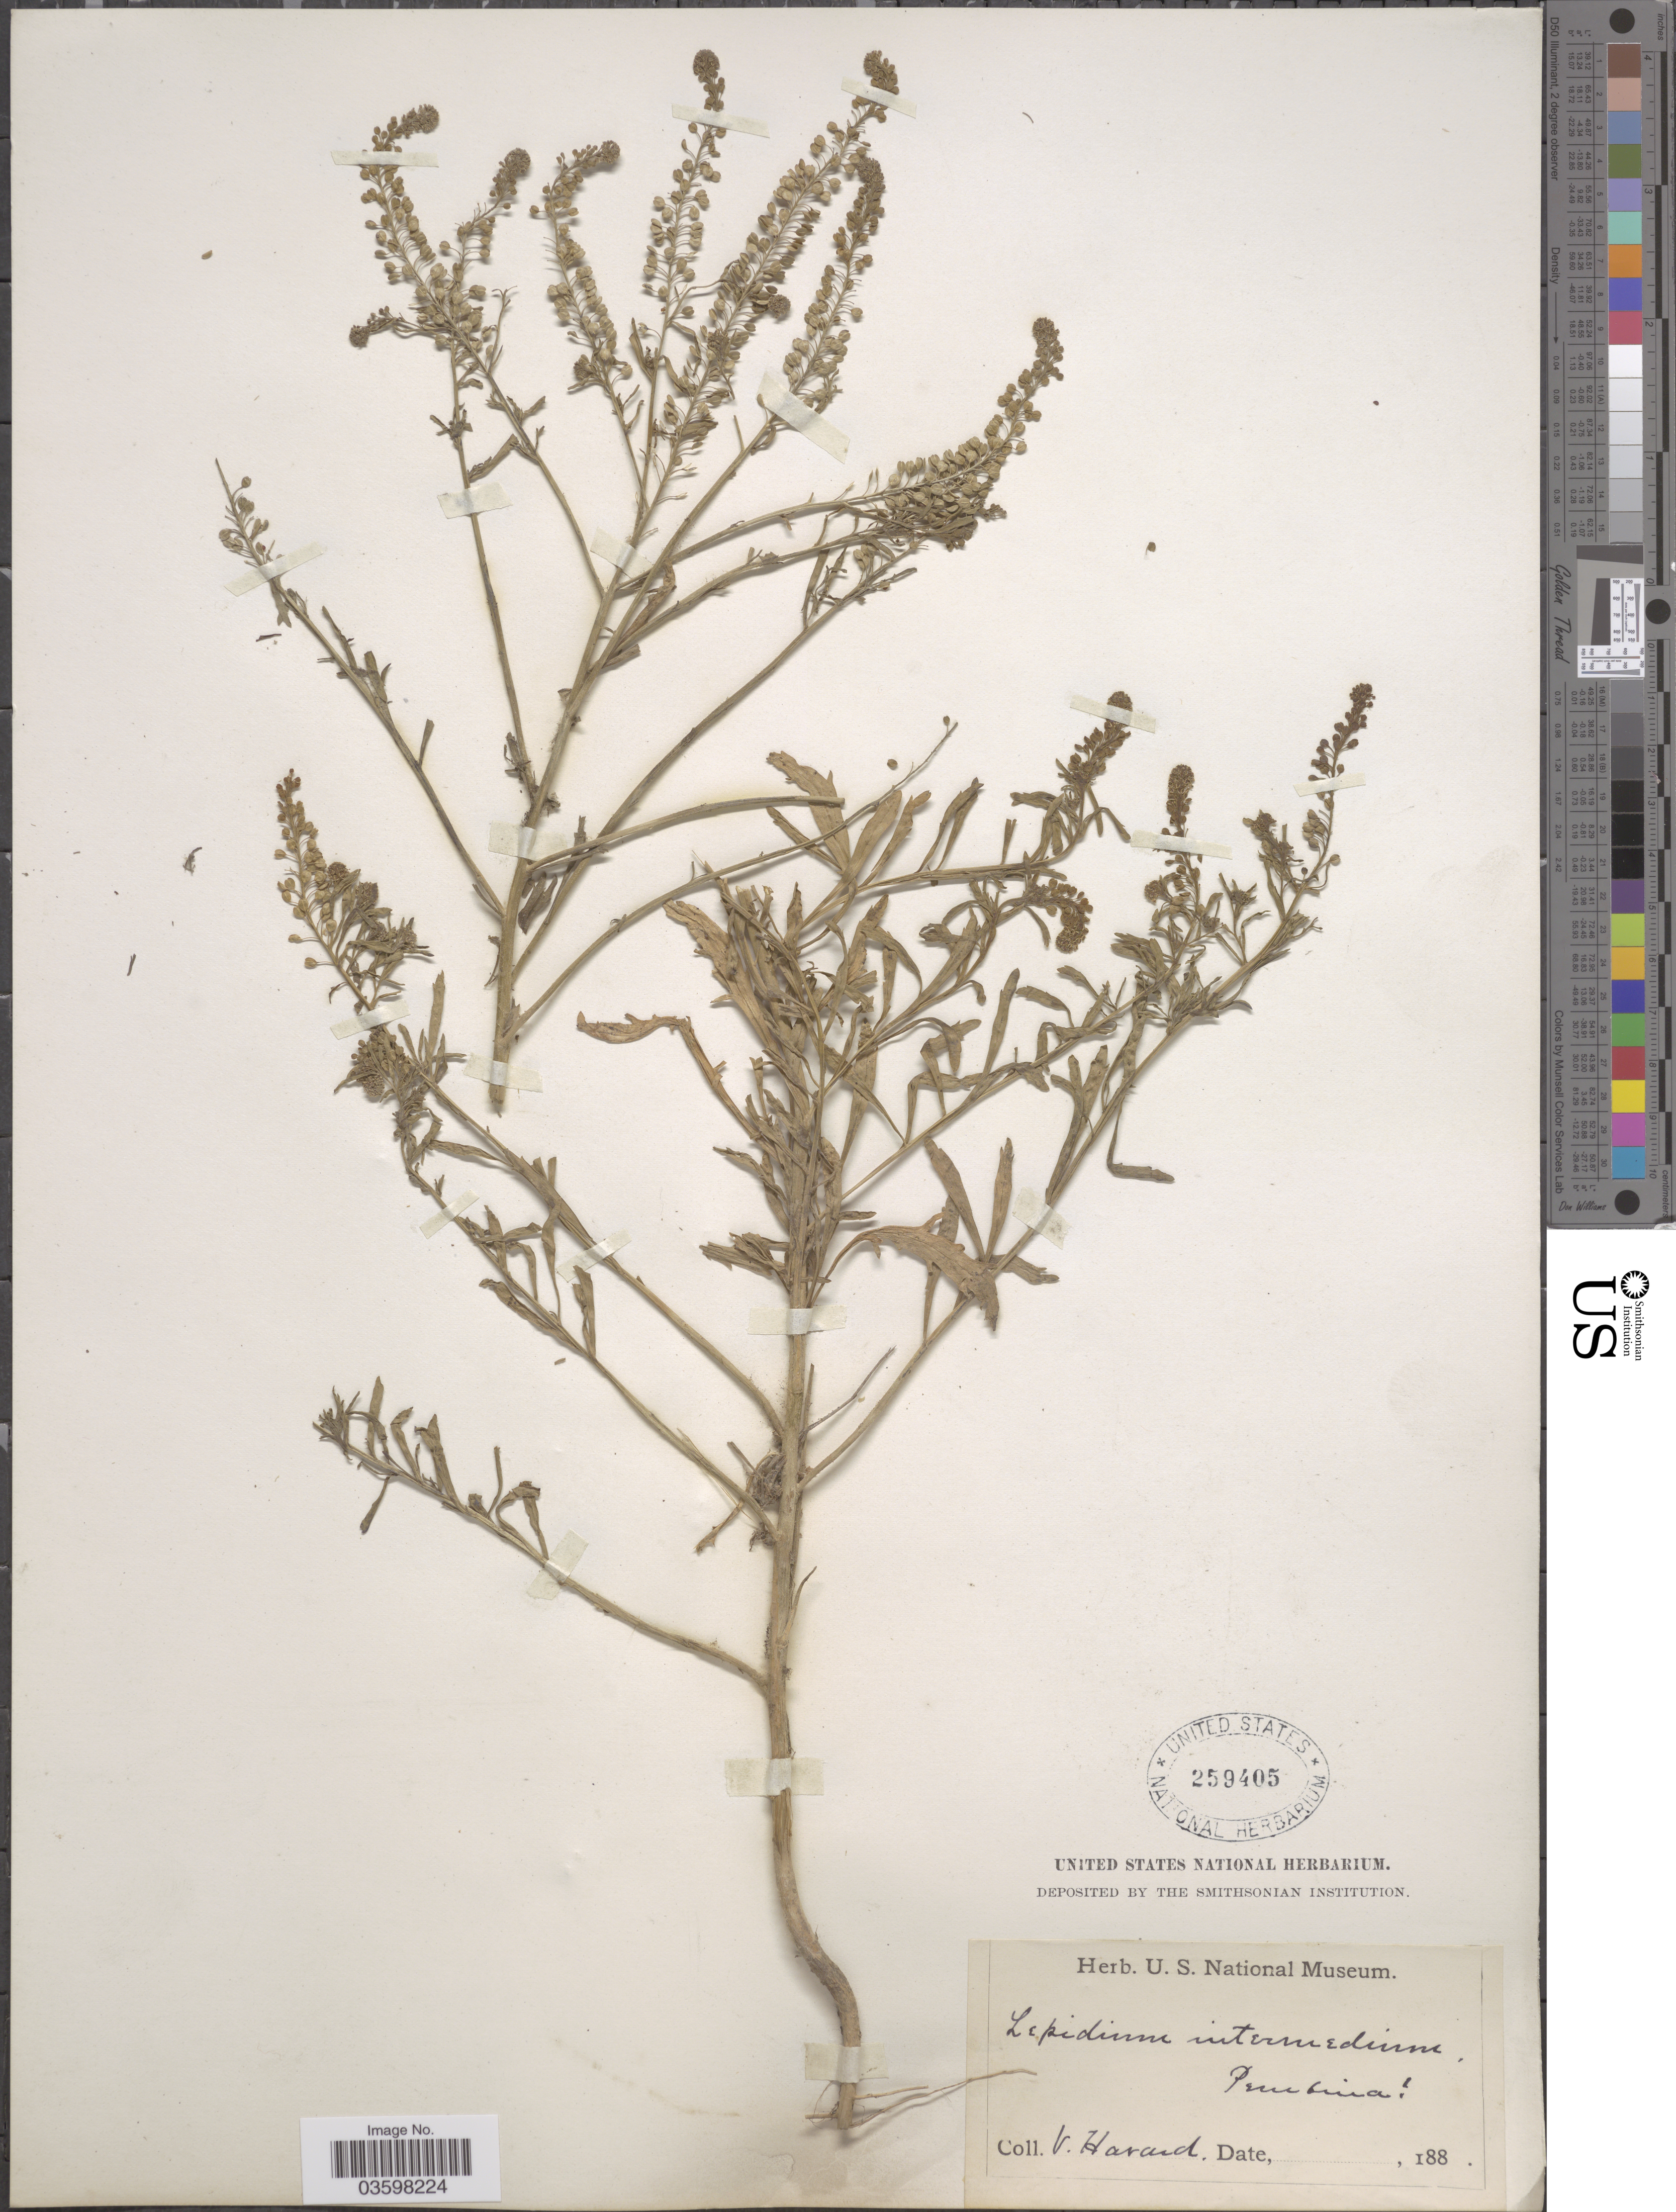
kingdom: Plantae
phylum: Tracheophyta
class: Magnoliopsida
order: Brassicales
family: Brassicaceae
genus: Lepidium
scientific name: Lepidium densiflorum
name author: Schrad.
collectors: V. Harvard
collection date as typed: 188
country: United States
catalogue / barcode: US 259405